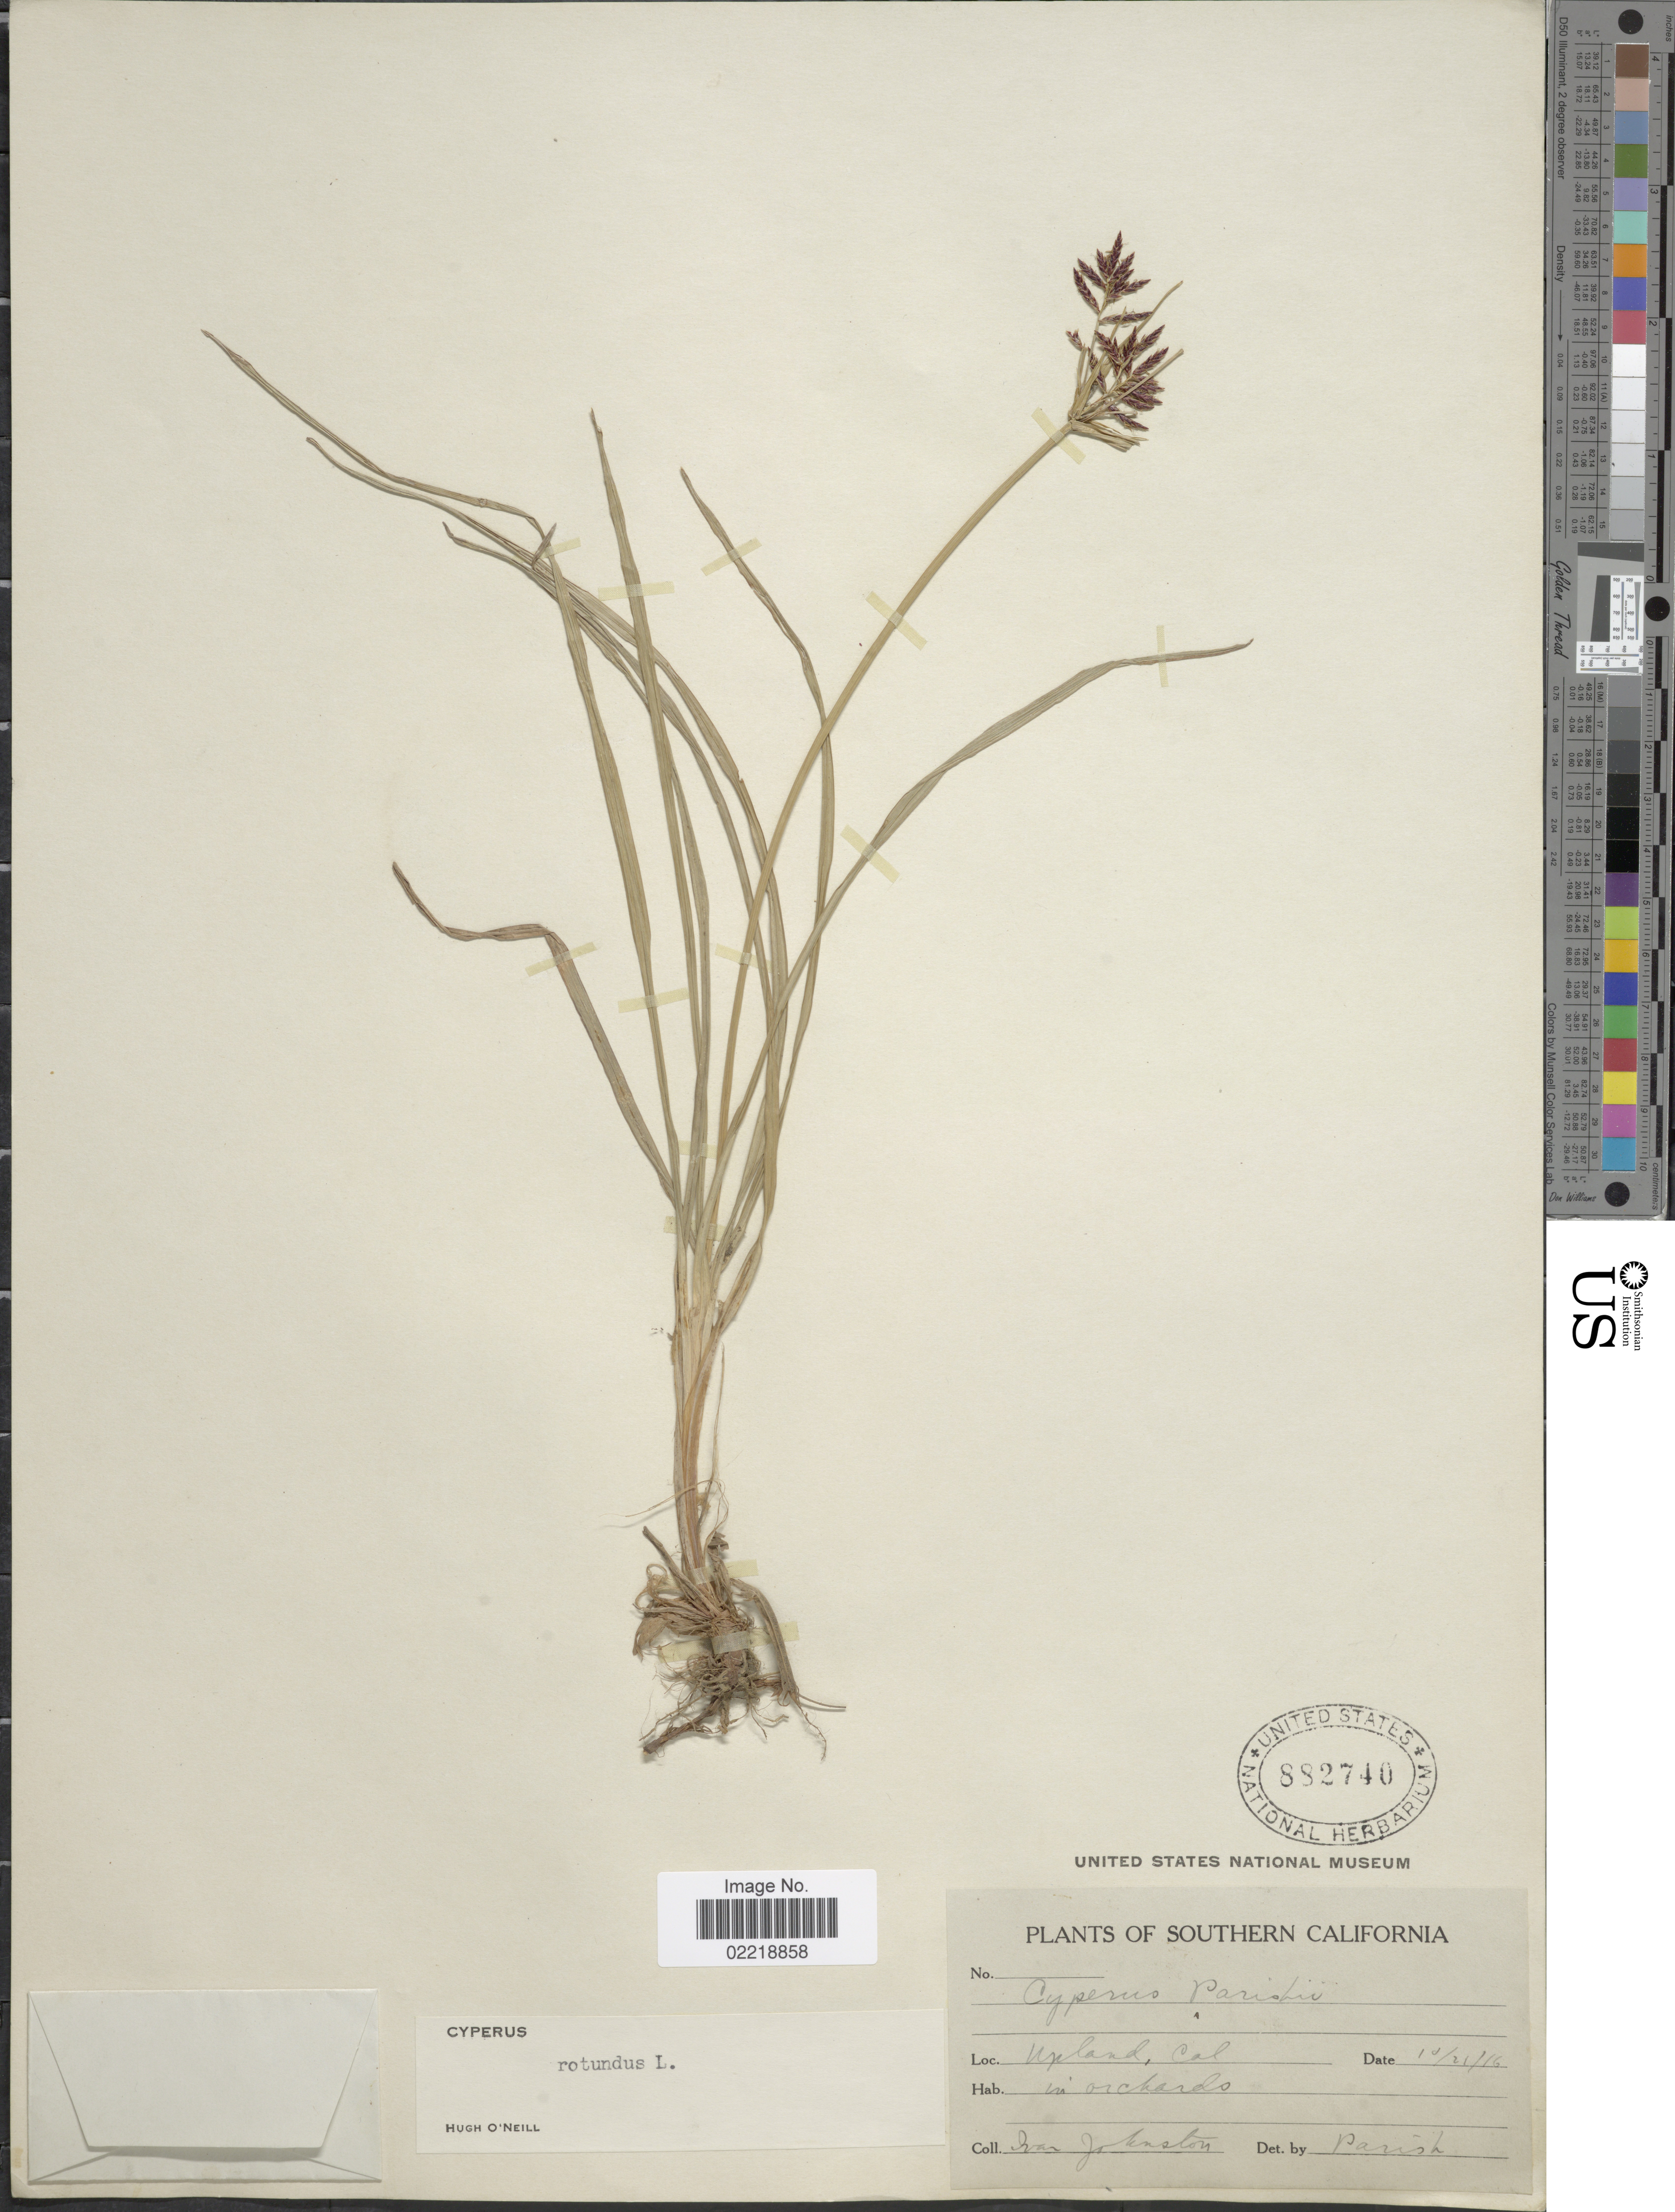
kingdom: Plantae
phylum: Tracheophyta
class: Liliopsida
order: Poales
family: Cyperaceae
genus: Cyperus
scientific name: Cyperus rotundus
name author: L.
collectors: I.M. Johnston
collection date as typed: Transcribed d/m/y: 21/10/16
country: United States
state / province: California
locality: Southern Colorado, Upland, in orchardo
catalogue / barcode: US 882740